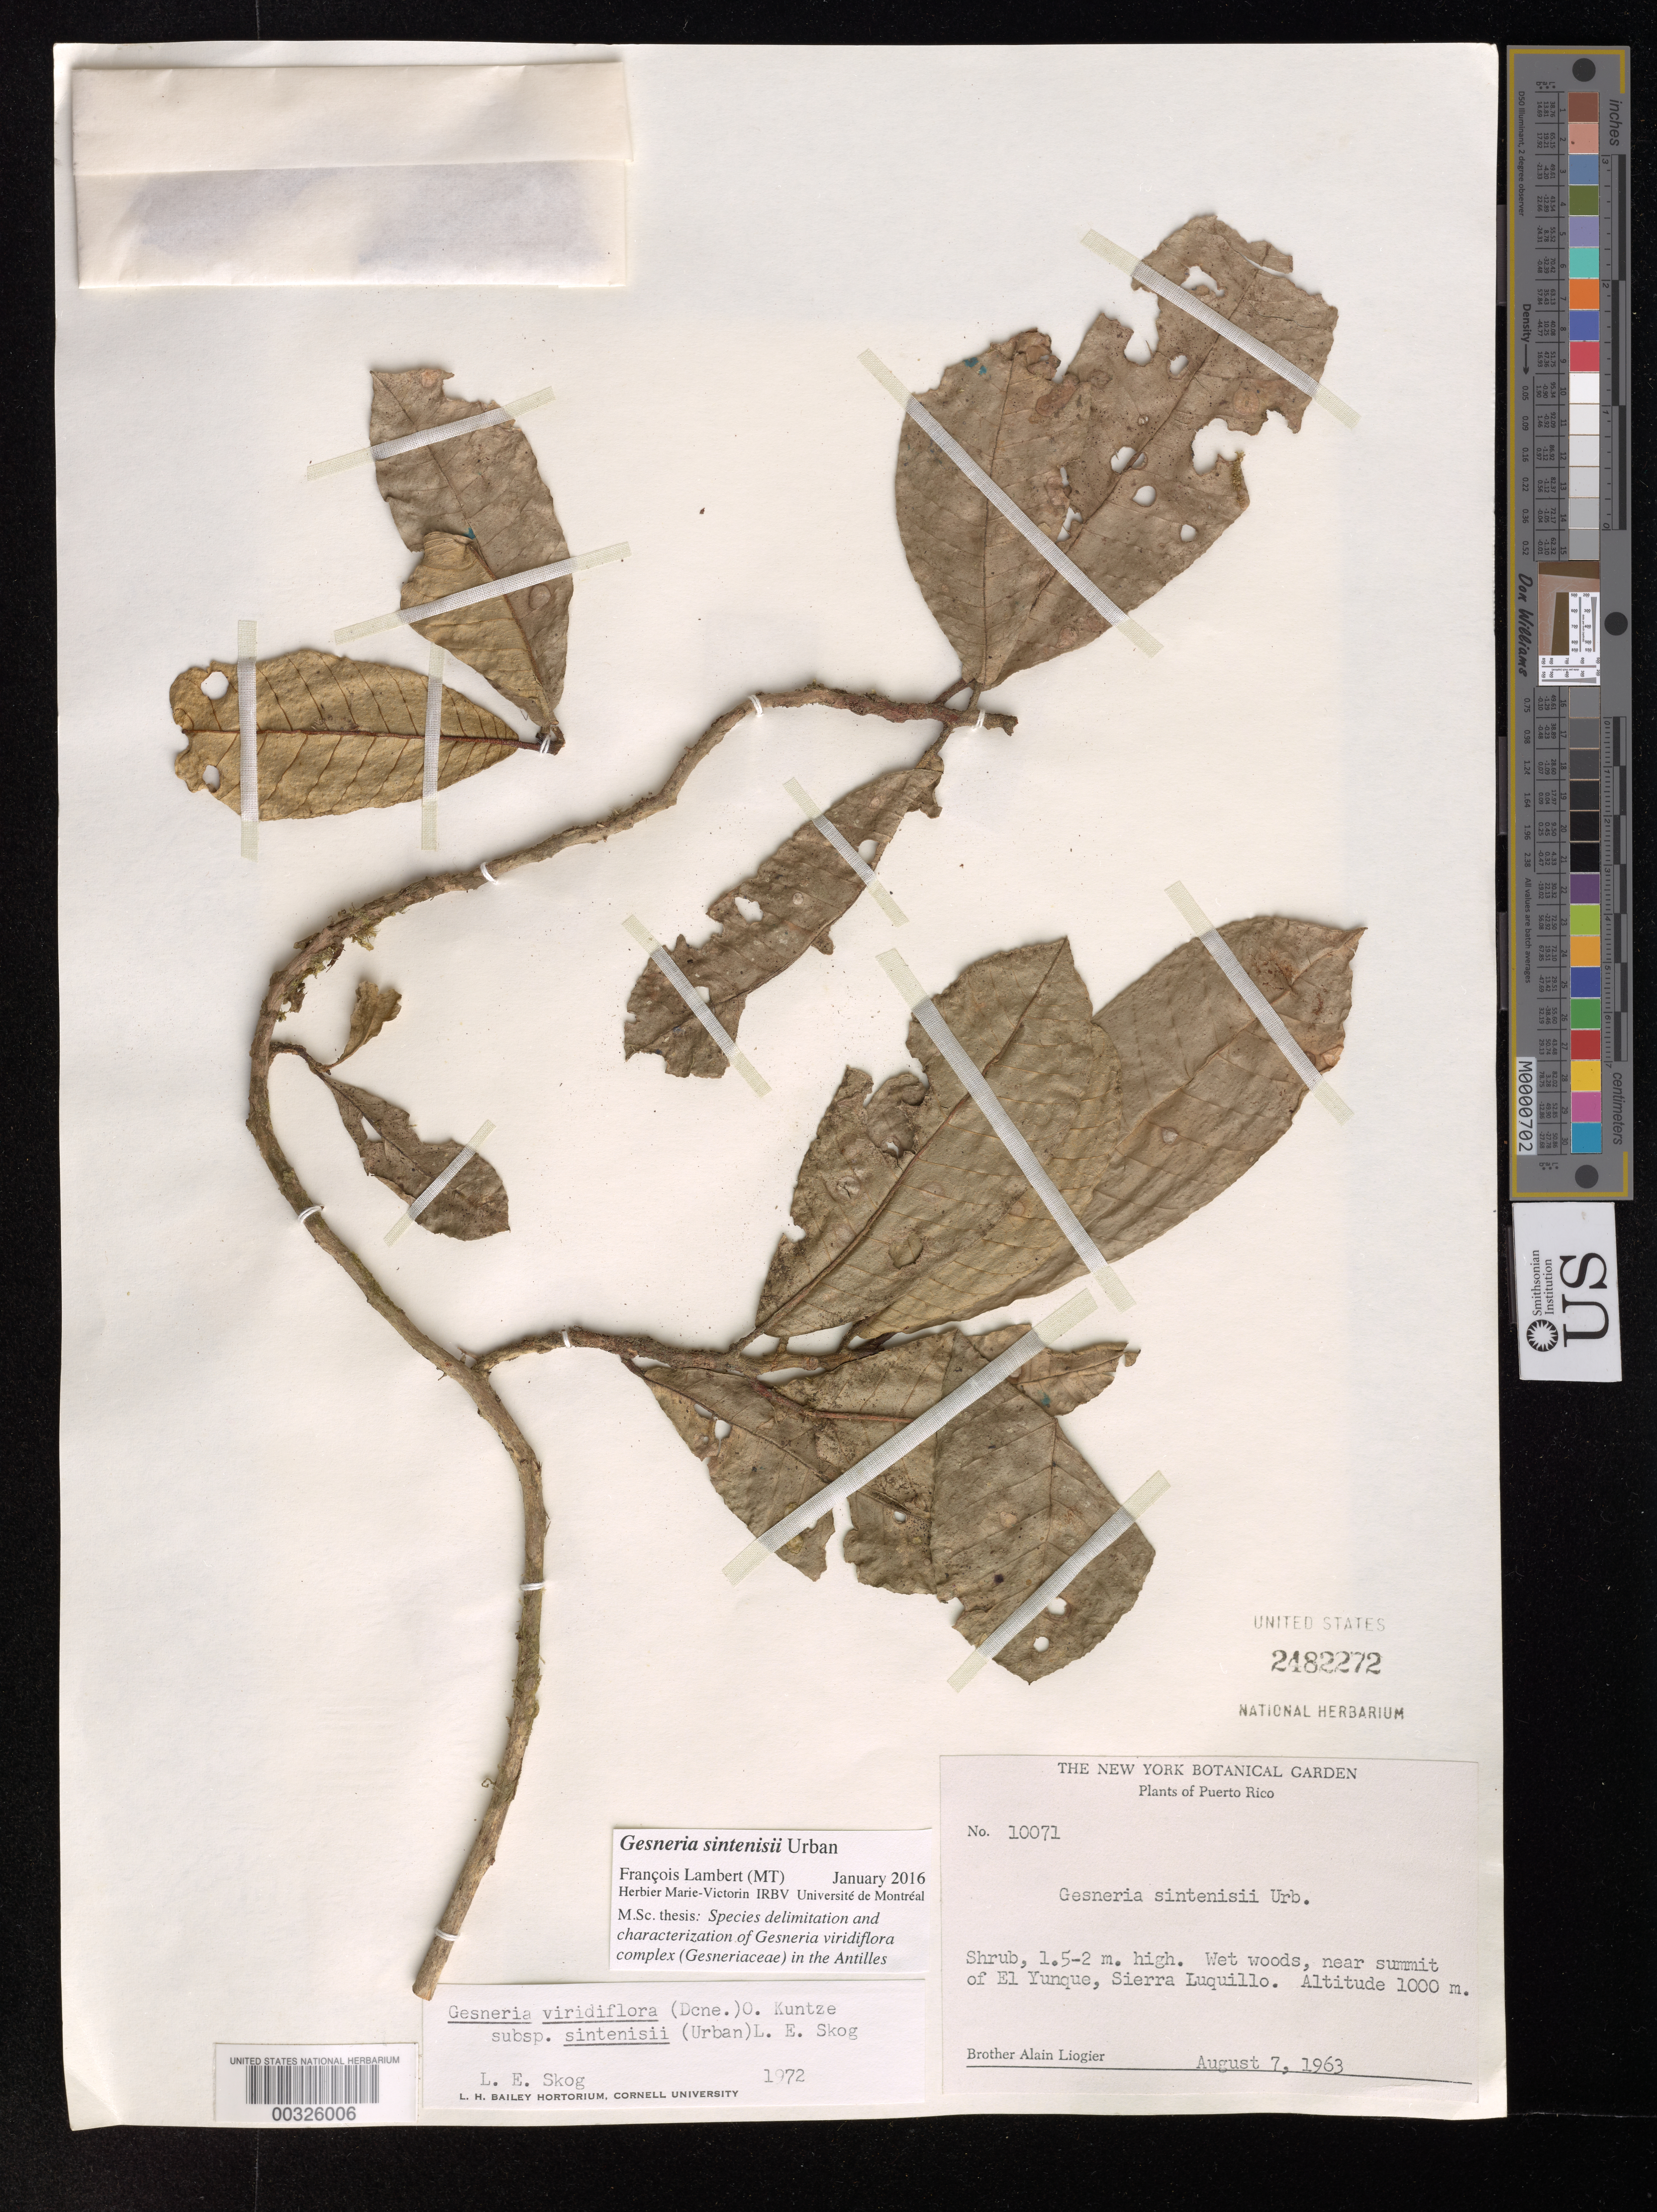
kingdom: Plantae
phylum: Tracheophyta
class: Magnoliopsida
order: Lamiales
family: Gesneriaceae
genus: Gesneria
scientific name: Gesneria sintenisii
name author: Urb.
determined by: Lambert, Francois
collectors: A. H. Liogier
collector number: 10071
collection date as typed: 07 Aug 1963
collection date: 1963-08-07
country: Puerto Rico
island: Puerto Rico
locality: Near summit of El Yunque, Sierra Luquillo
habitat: Wet woods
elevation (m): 1000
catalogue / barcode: US 2482272